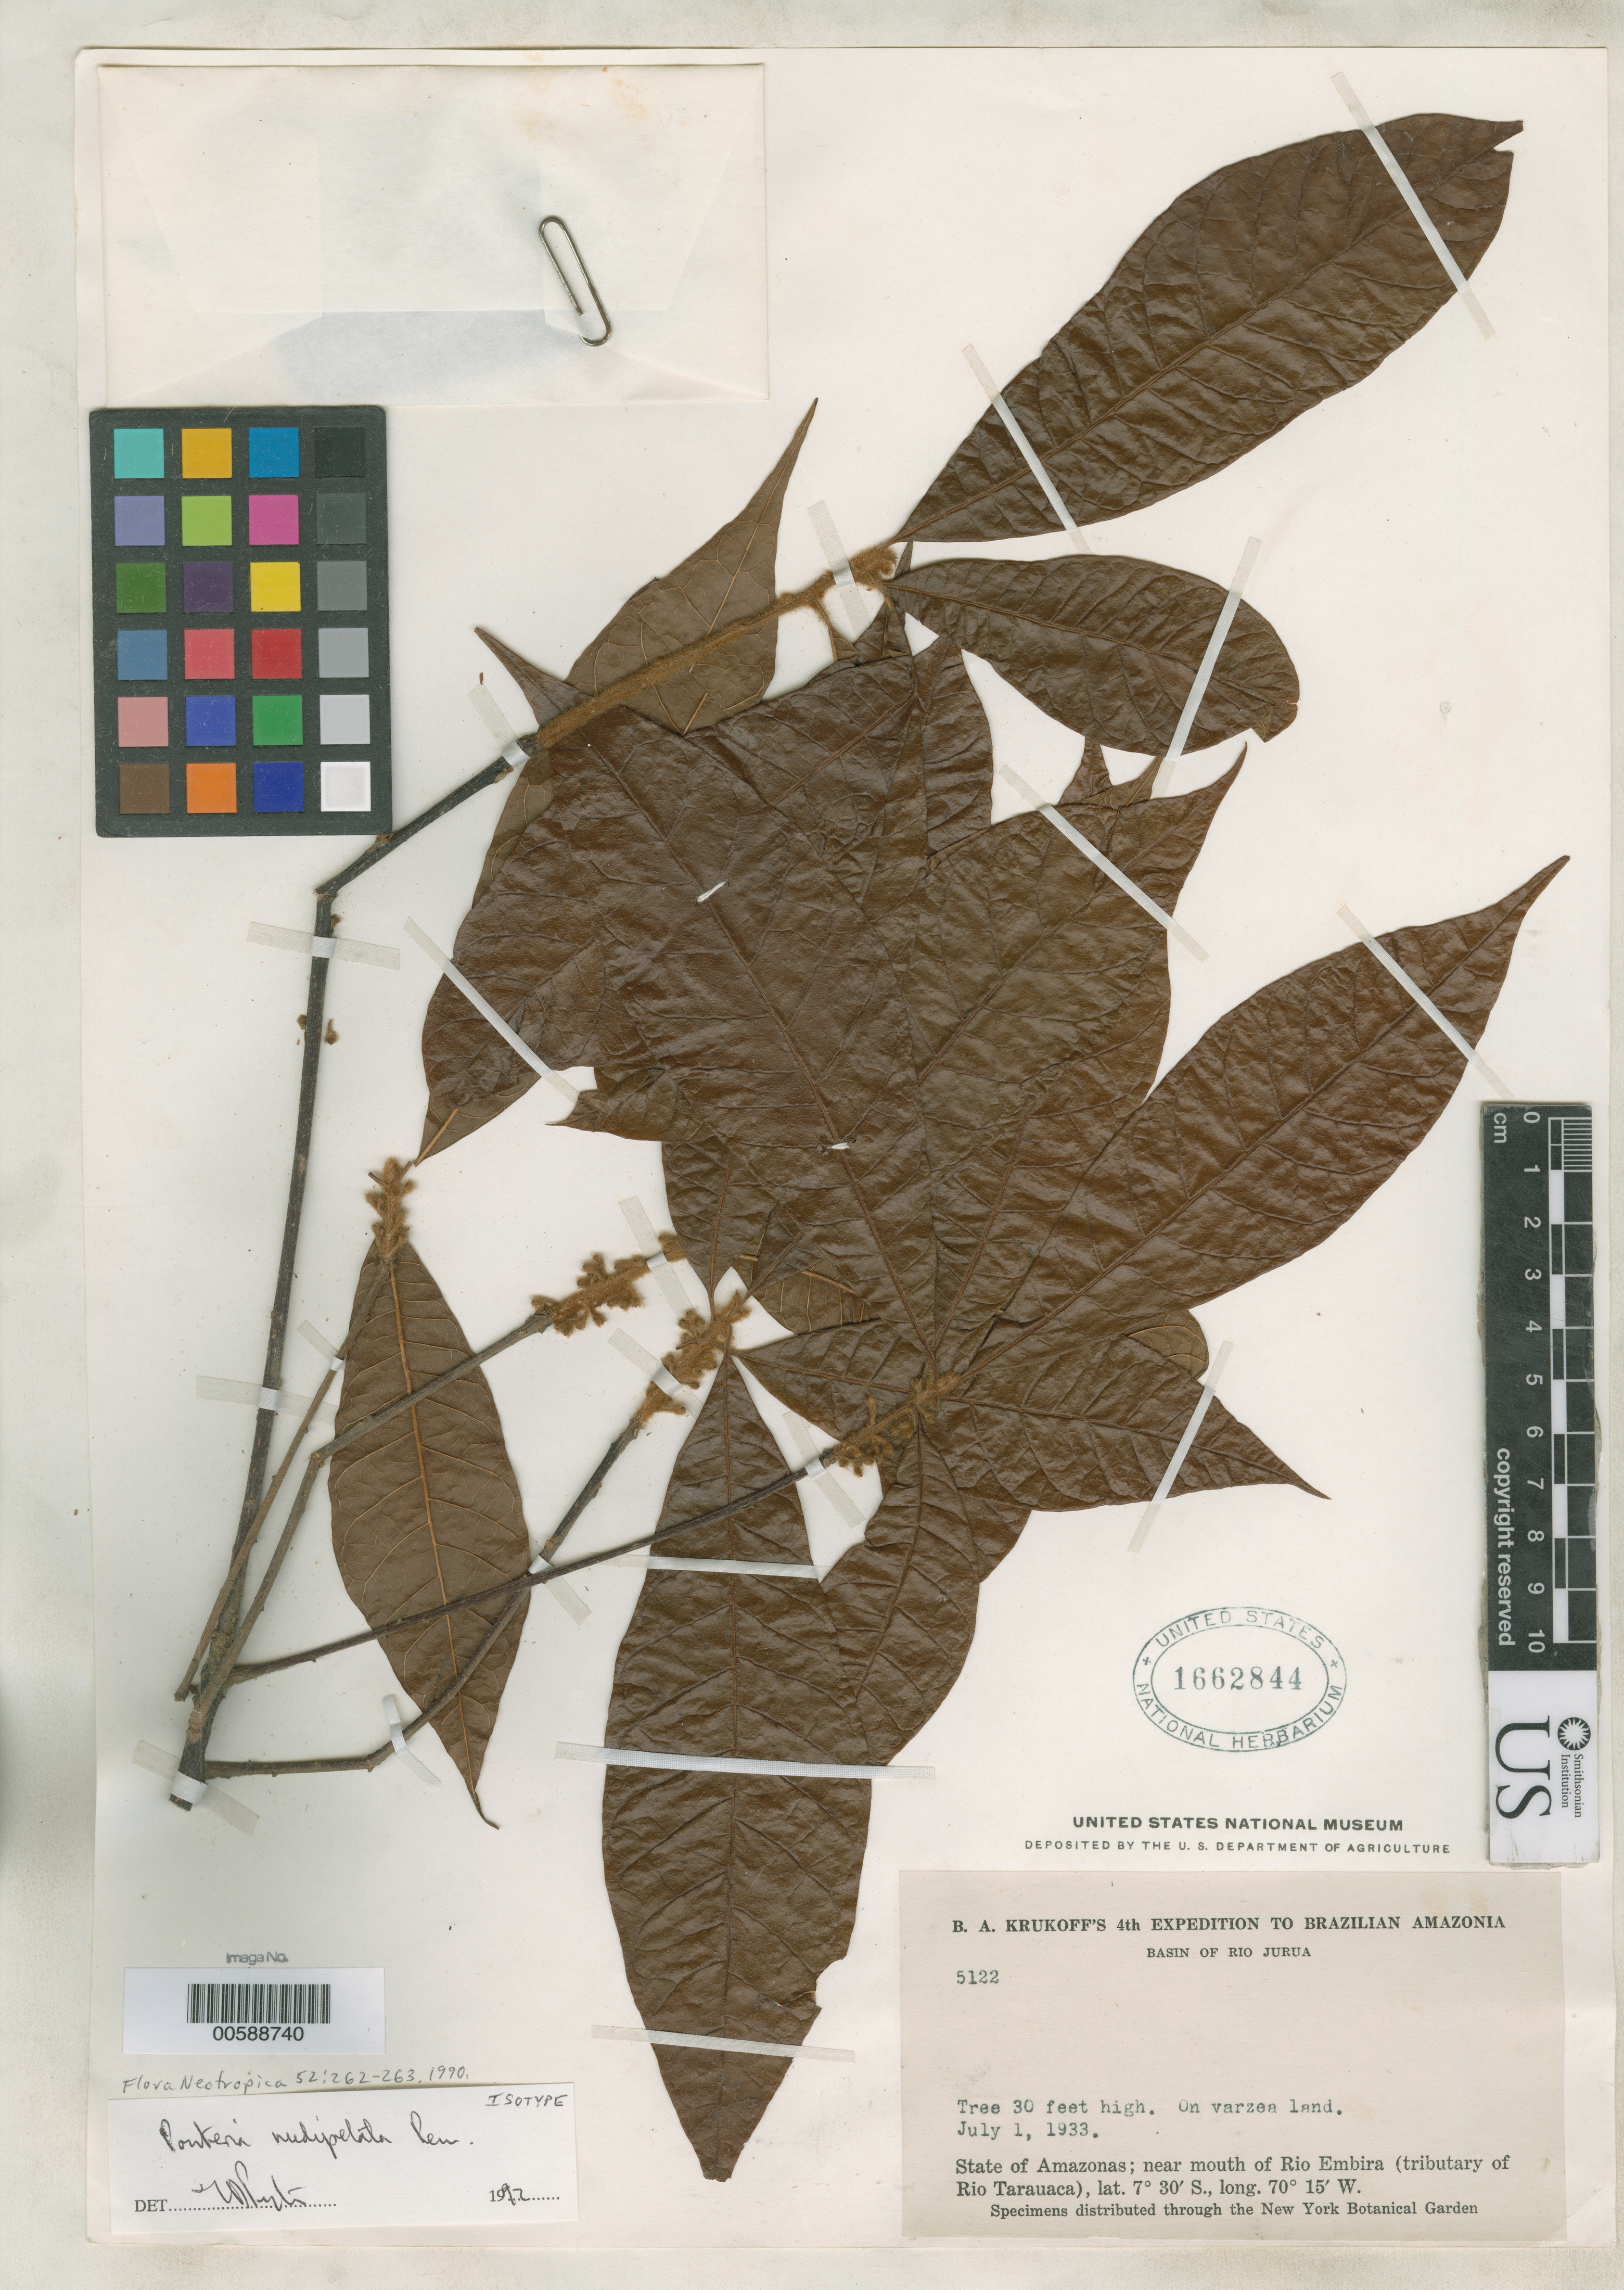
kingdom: Plantae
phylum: Tracheophyta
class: Magnoliopsida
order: Ericales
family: Sapotaceae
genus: Pouteria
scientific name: Pouteria nudipetala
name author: T.D. Penn.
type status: Isotype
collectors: B. A. Krukoff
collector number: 5122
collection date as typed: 01 Jul 1933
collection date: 1933-07-01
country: Brazil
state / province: Amazonas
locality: Near mouth of Rio Embira, tributary of Rio Tarauaca.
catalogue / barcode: US 1662844